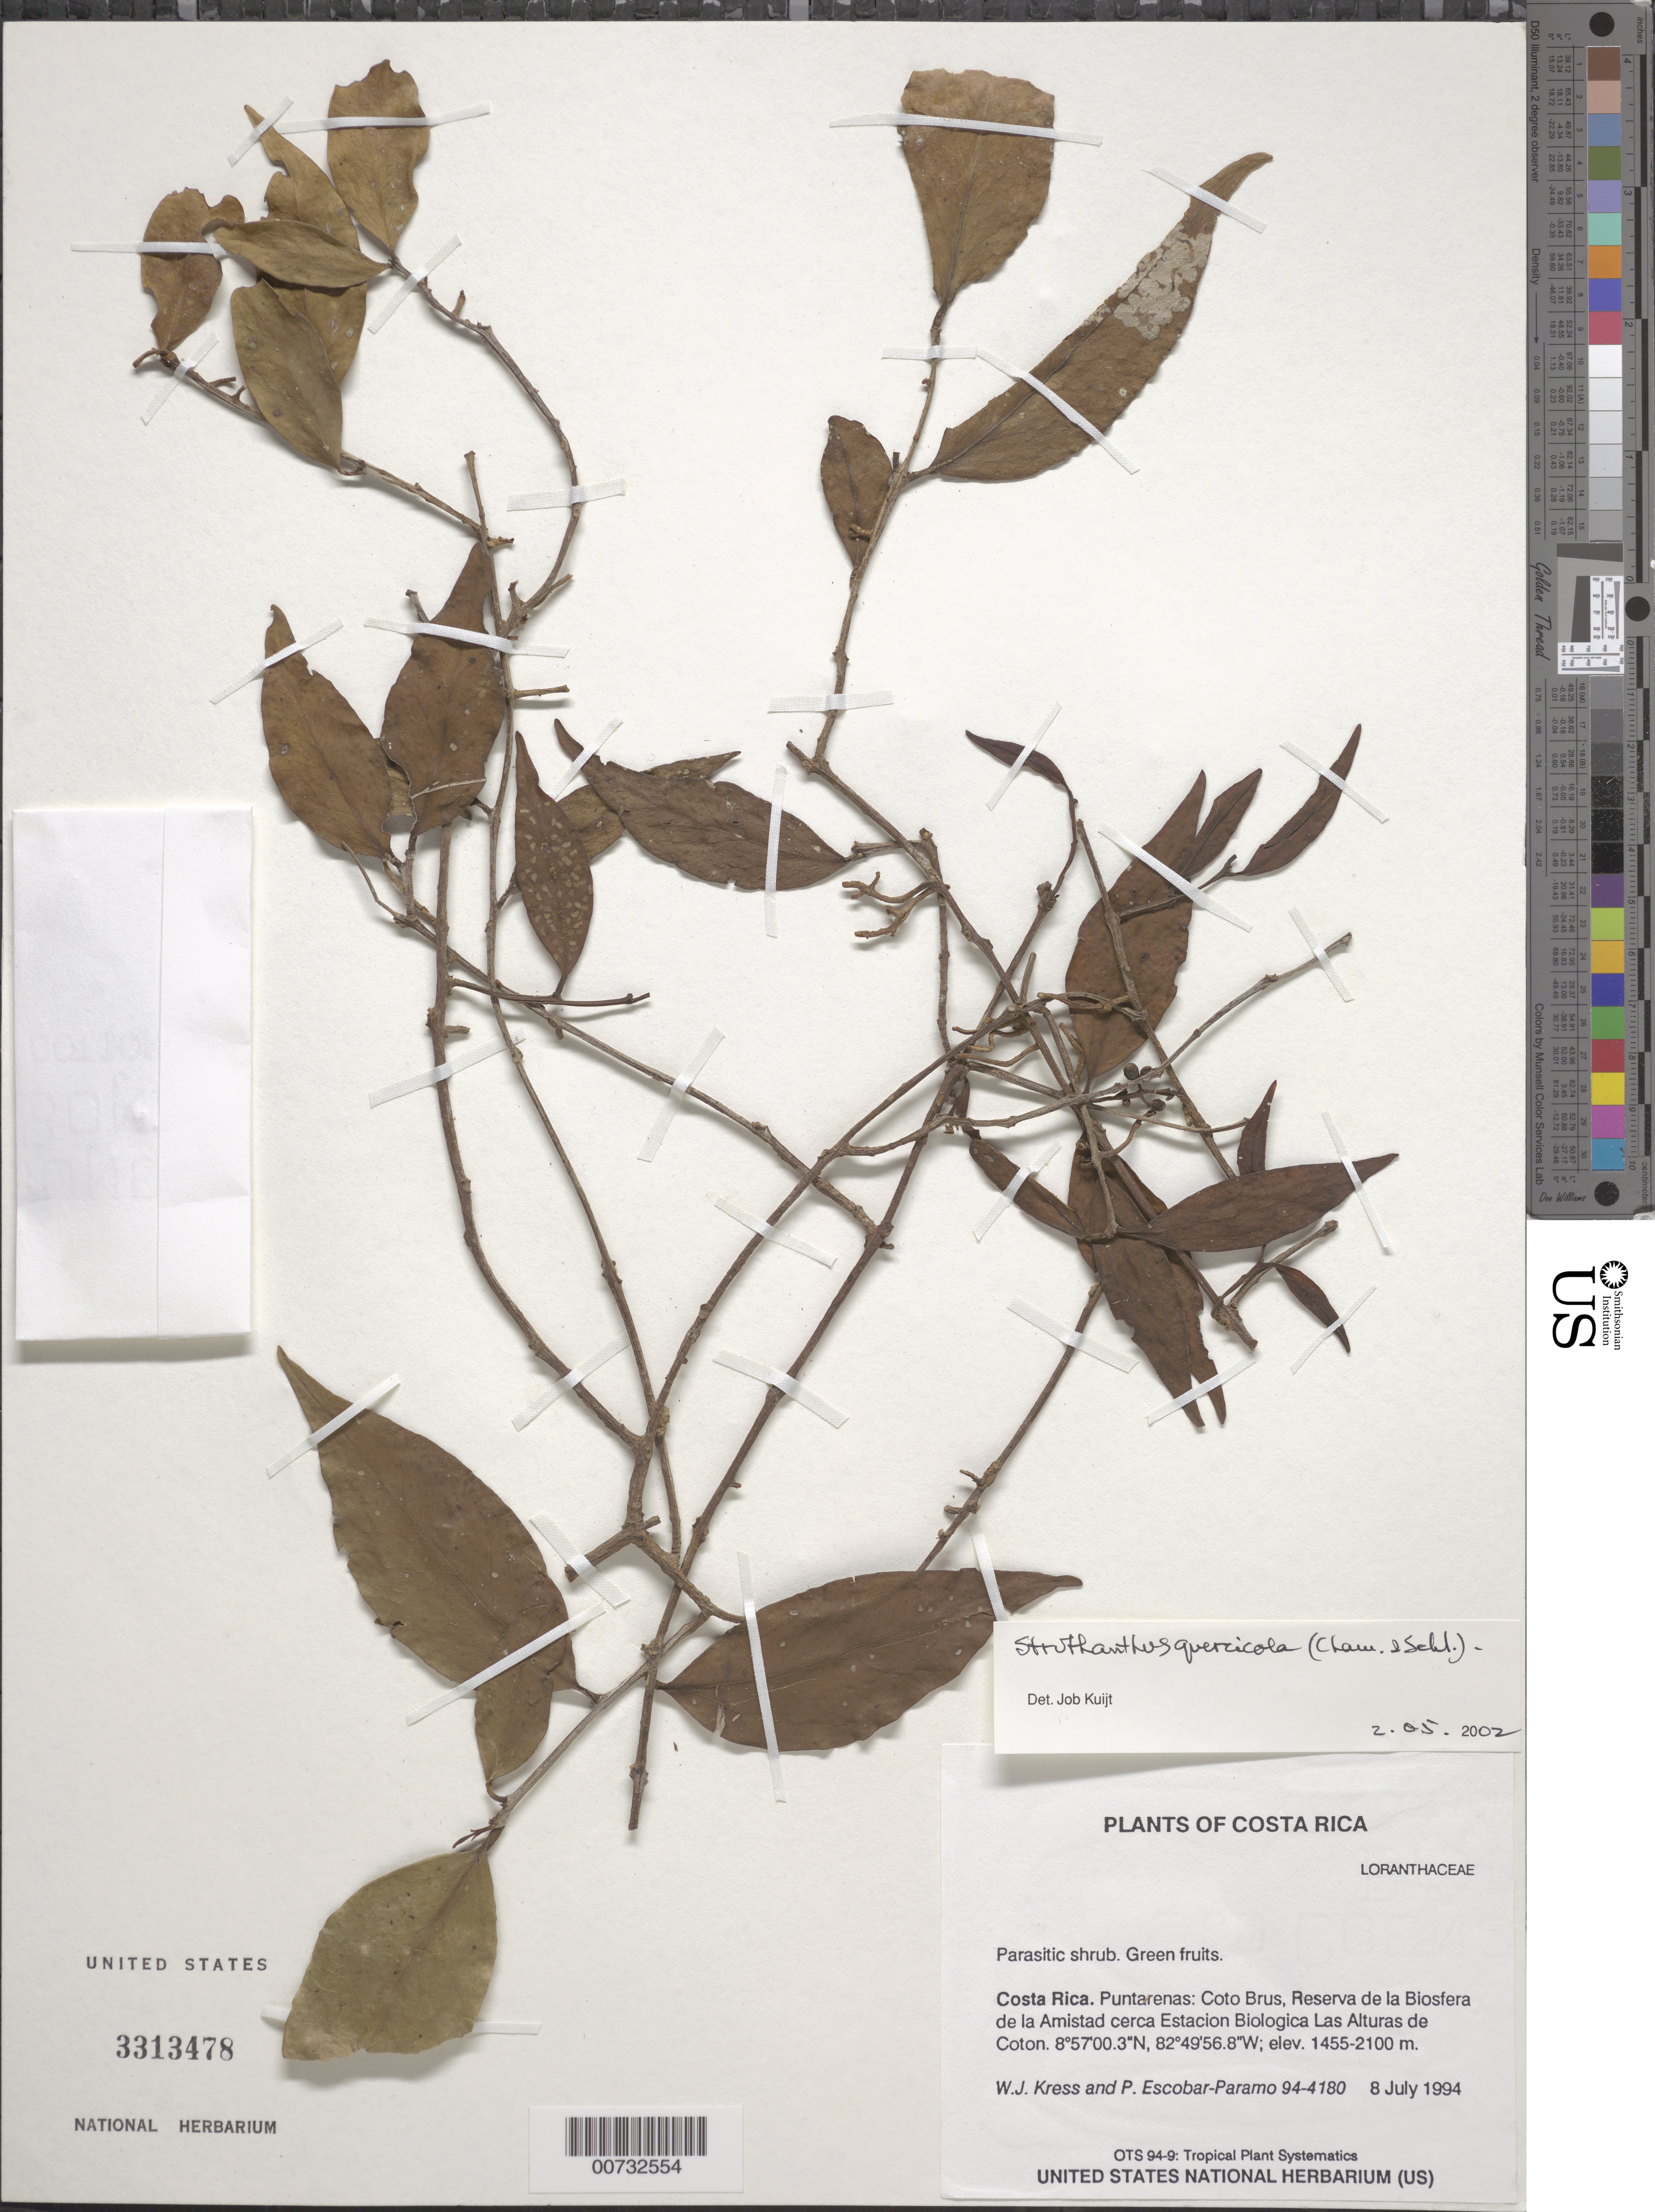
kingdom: Plantae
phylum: Tracheophyta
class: Magnoliopsida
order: Santalales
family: Loranthaceae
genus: Struthanthus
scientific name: Struthanthus quercicola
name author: (Kuijt) Cham. & Schltr.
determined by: Kuijt, Job, (CANADA)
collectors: W. J. Kress & P. Escobar-Páramo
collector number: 94-4180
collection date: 1994-07-08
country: Costa Rica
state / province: Puntarenas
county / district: Coto Brus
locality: Reserva de la Biosfera de la Amistad; cerca Estacion Biologica Las Alturas de Coton.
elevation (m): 1455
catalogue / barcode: US 3313478